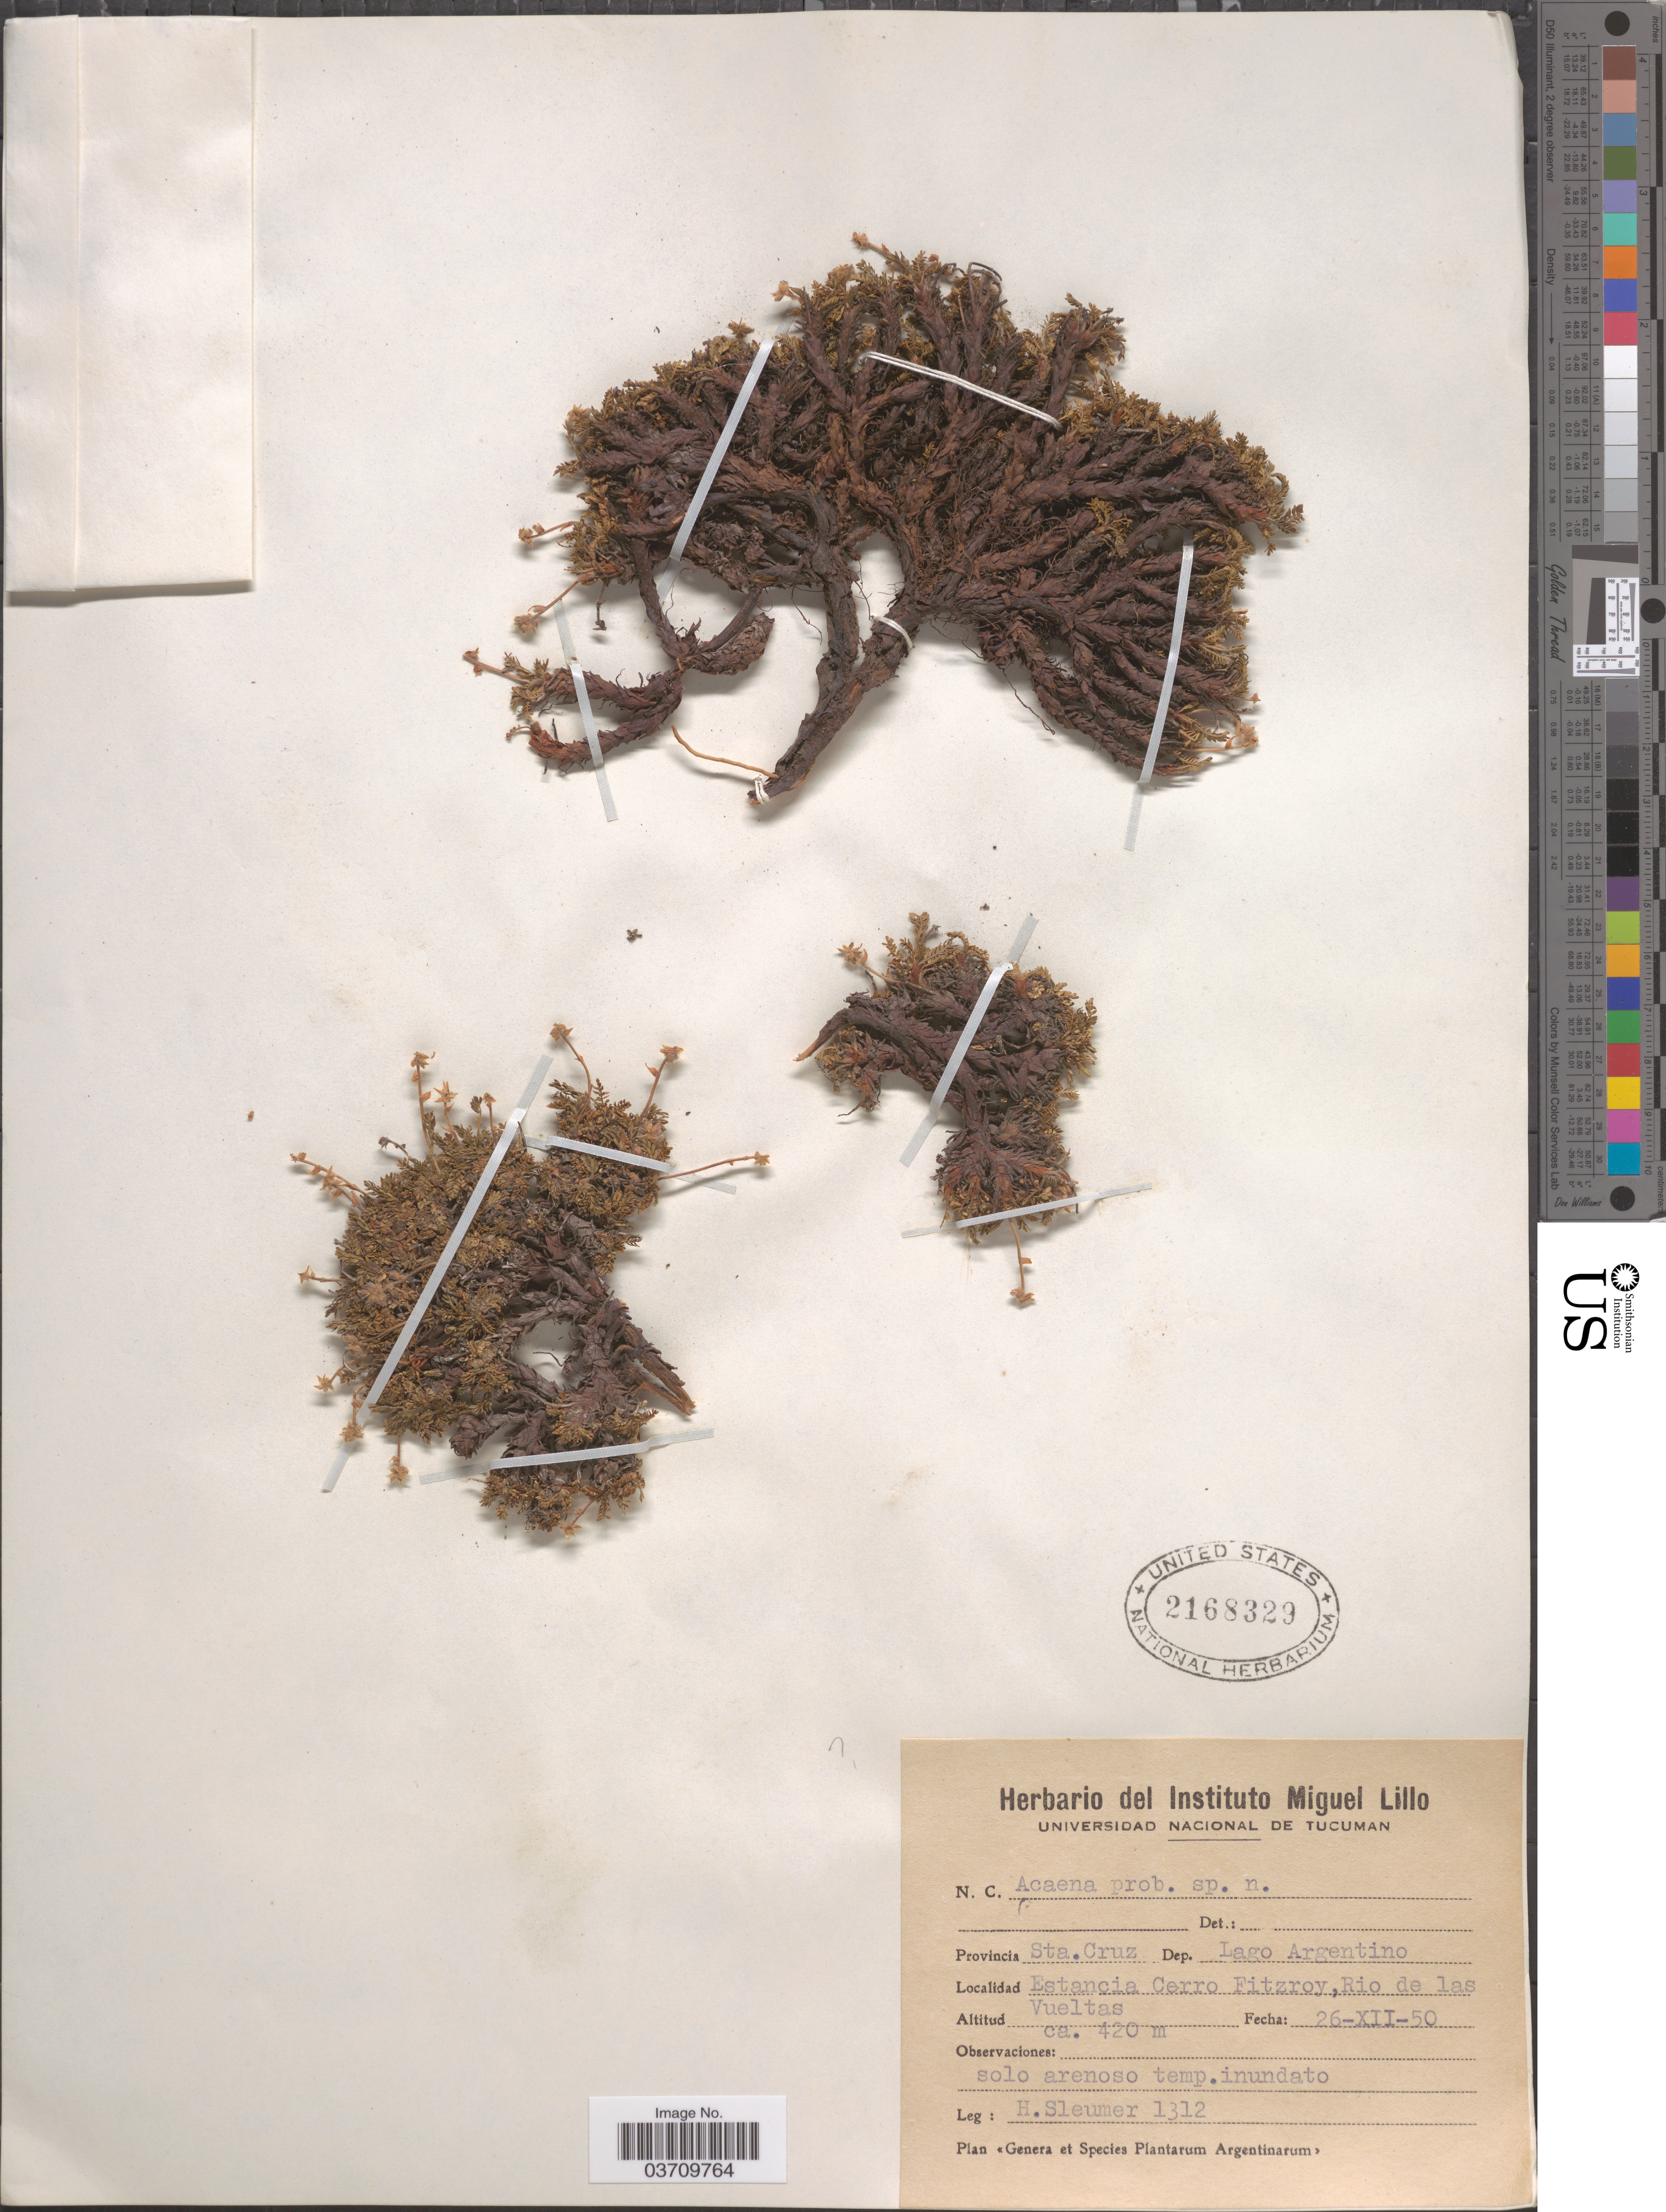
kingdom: Plantae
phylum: Tracheophyta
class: Magnoliopsida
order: Rosales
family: Rosaceae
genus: Acaena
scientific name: Acaena sp.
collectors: H. O. Sleumer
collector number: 1312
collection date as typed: Transcribed d/m/y: 26/12/50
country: Argentina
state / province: Santa Cruz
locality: Dep. Lago Argentino. Estancia Cerro Fitzroy, Rio de las Vueltas.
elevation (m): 420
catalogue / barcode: US 2168329